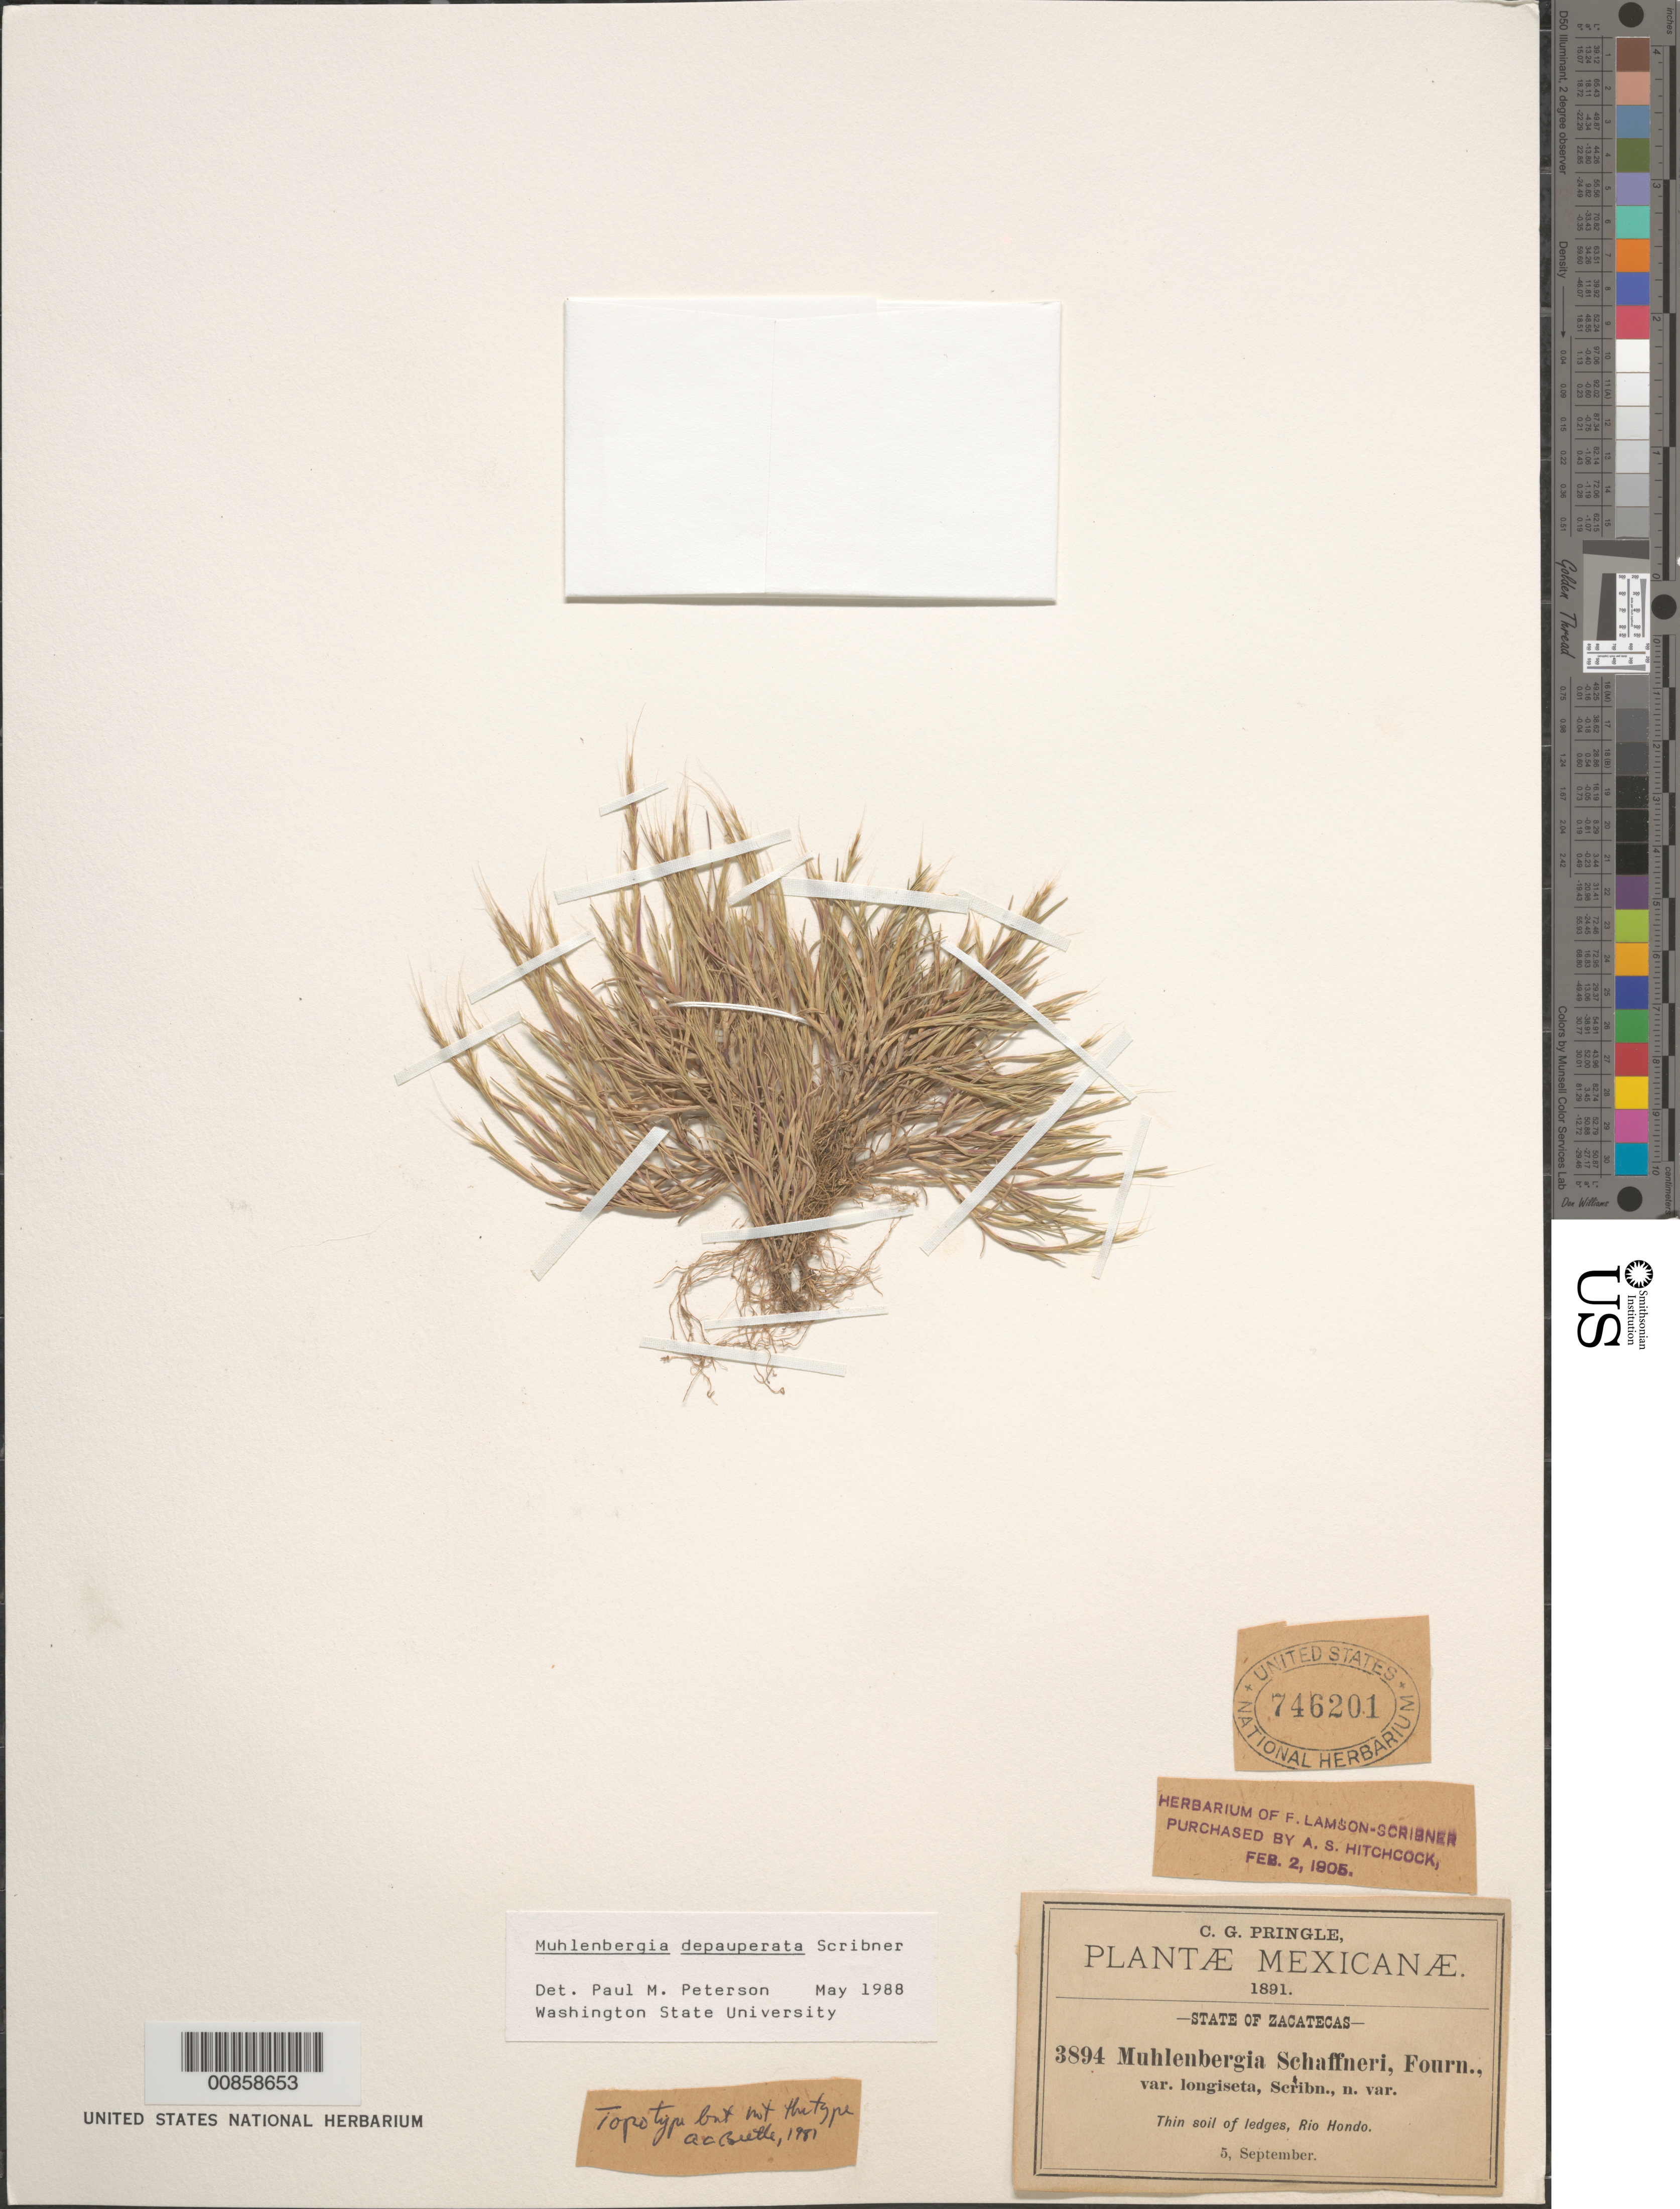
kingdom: Plantae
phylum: Tracheophyta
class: Liliopsida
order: Poales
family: Poaceae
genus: Muhlenbergia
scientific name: Muhlenbergia depauperata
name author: Scribn.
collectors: C. G. Pringle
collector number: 3894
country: Mexico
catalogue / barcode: US 746201